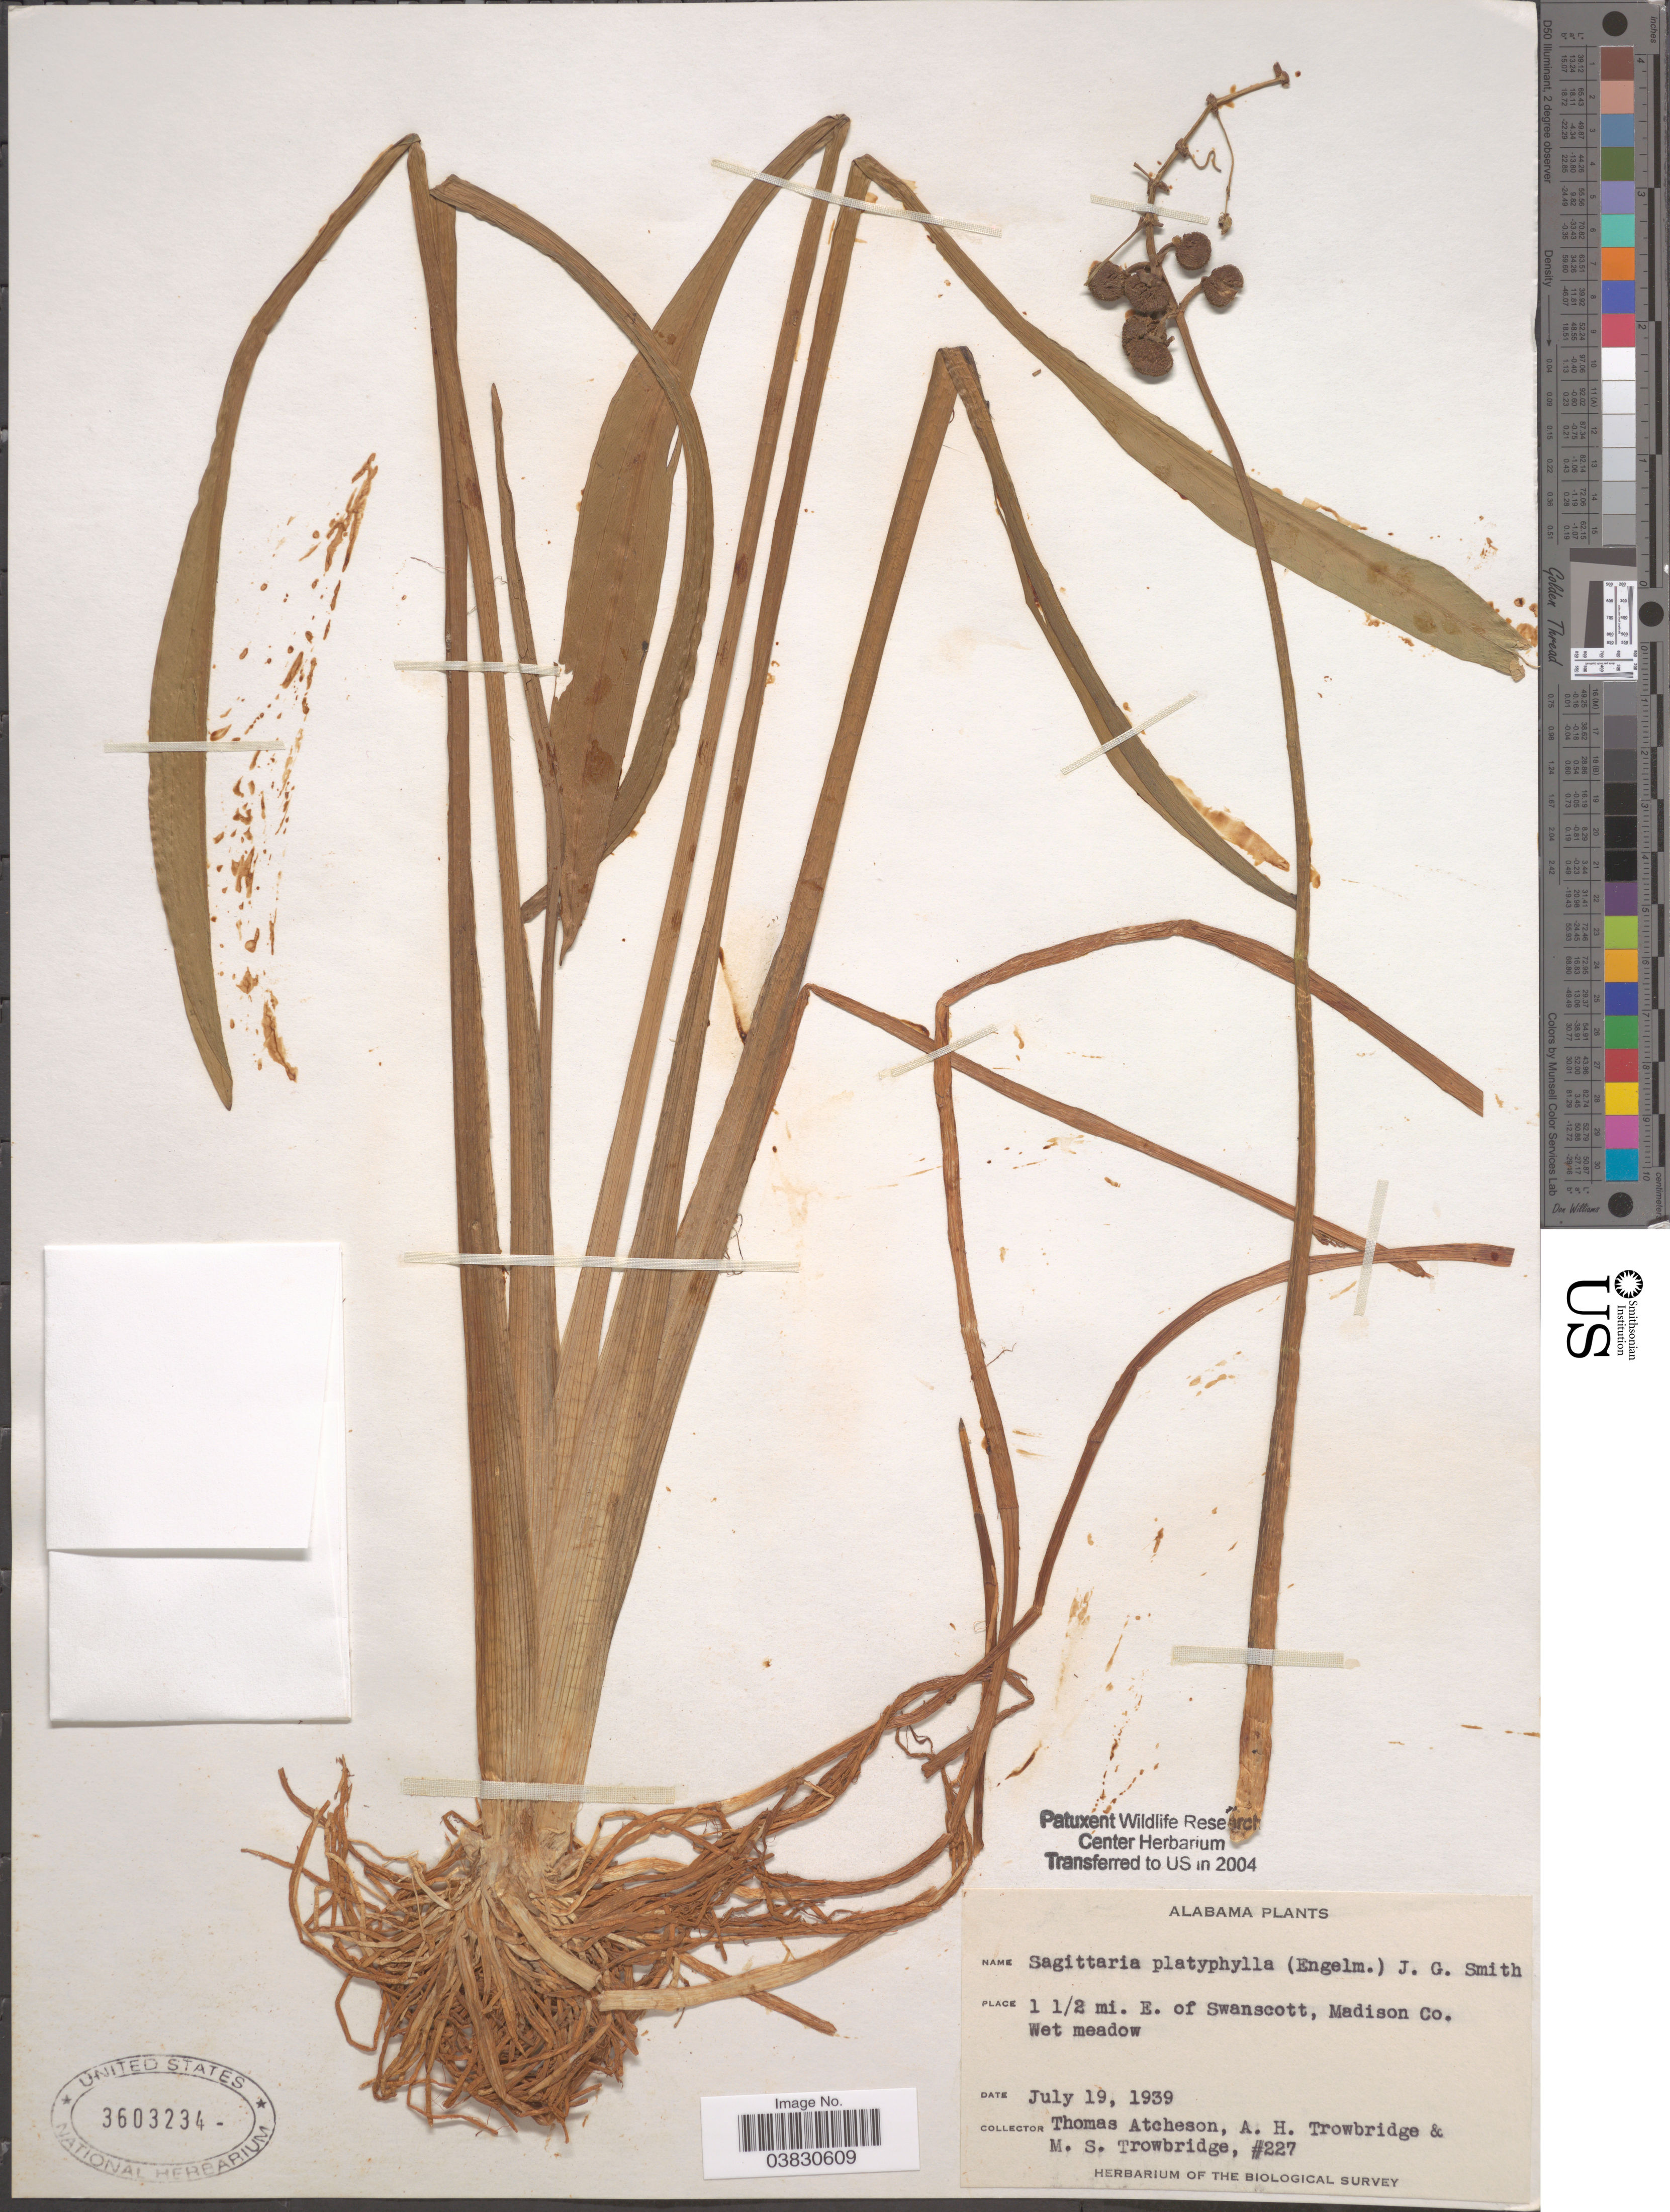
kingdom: Plantae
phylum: Tracheophyta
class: Liliopsida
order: Alismatales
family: Alismataceae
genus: Sagittaria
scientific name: Sagittaria platyphylla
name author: (Englem.) J.G. Sm.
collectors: T. Atcheson, A. H. Trowbridge & M. Trowbridge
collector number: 227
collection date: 1939-07-19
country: United States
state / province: Alabama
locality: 1 1/2 mi. E. of Swanscott, Madison Co.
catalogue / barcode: US 3603234